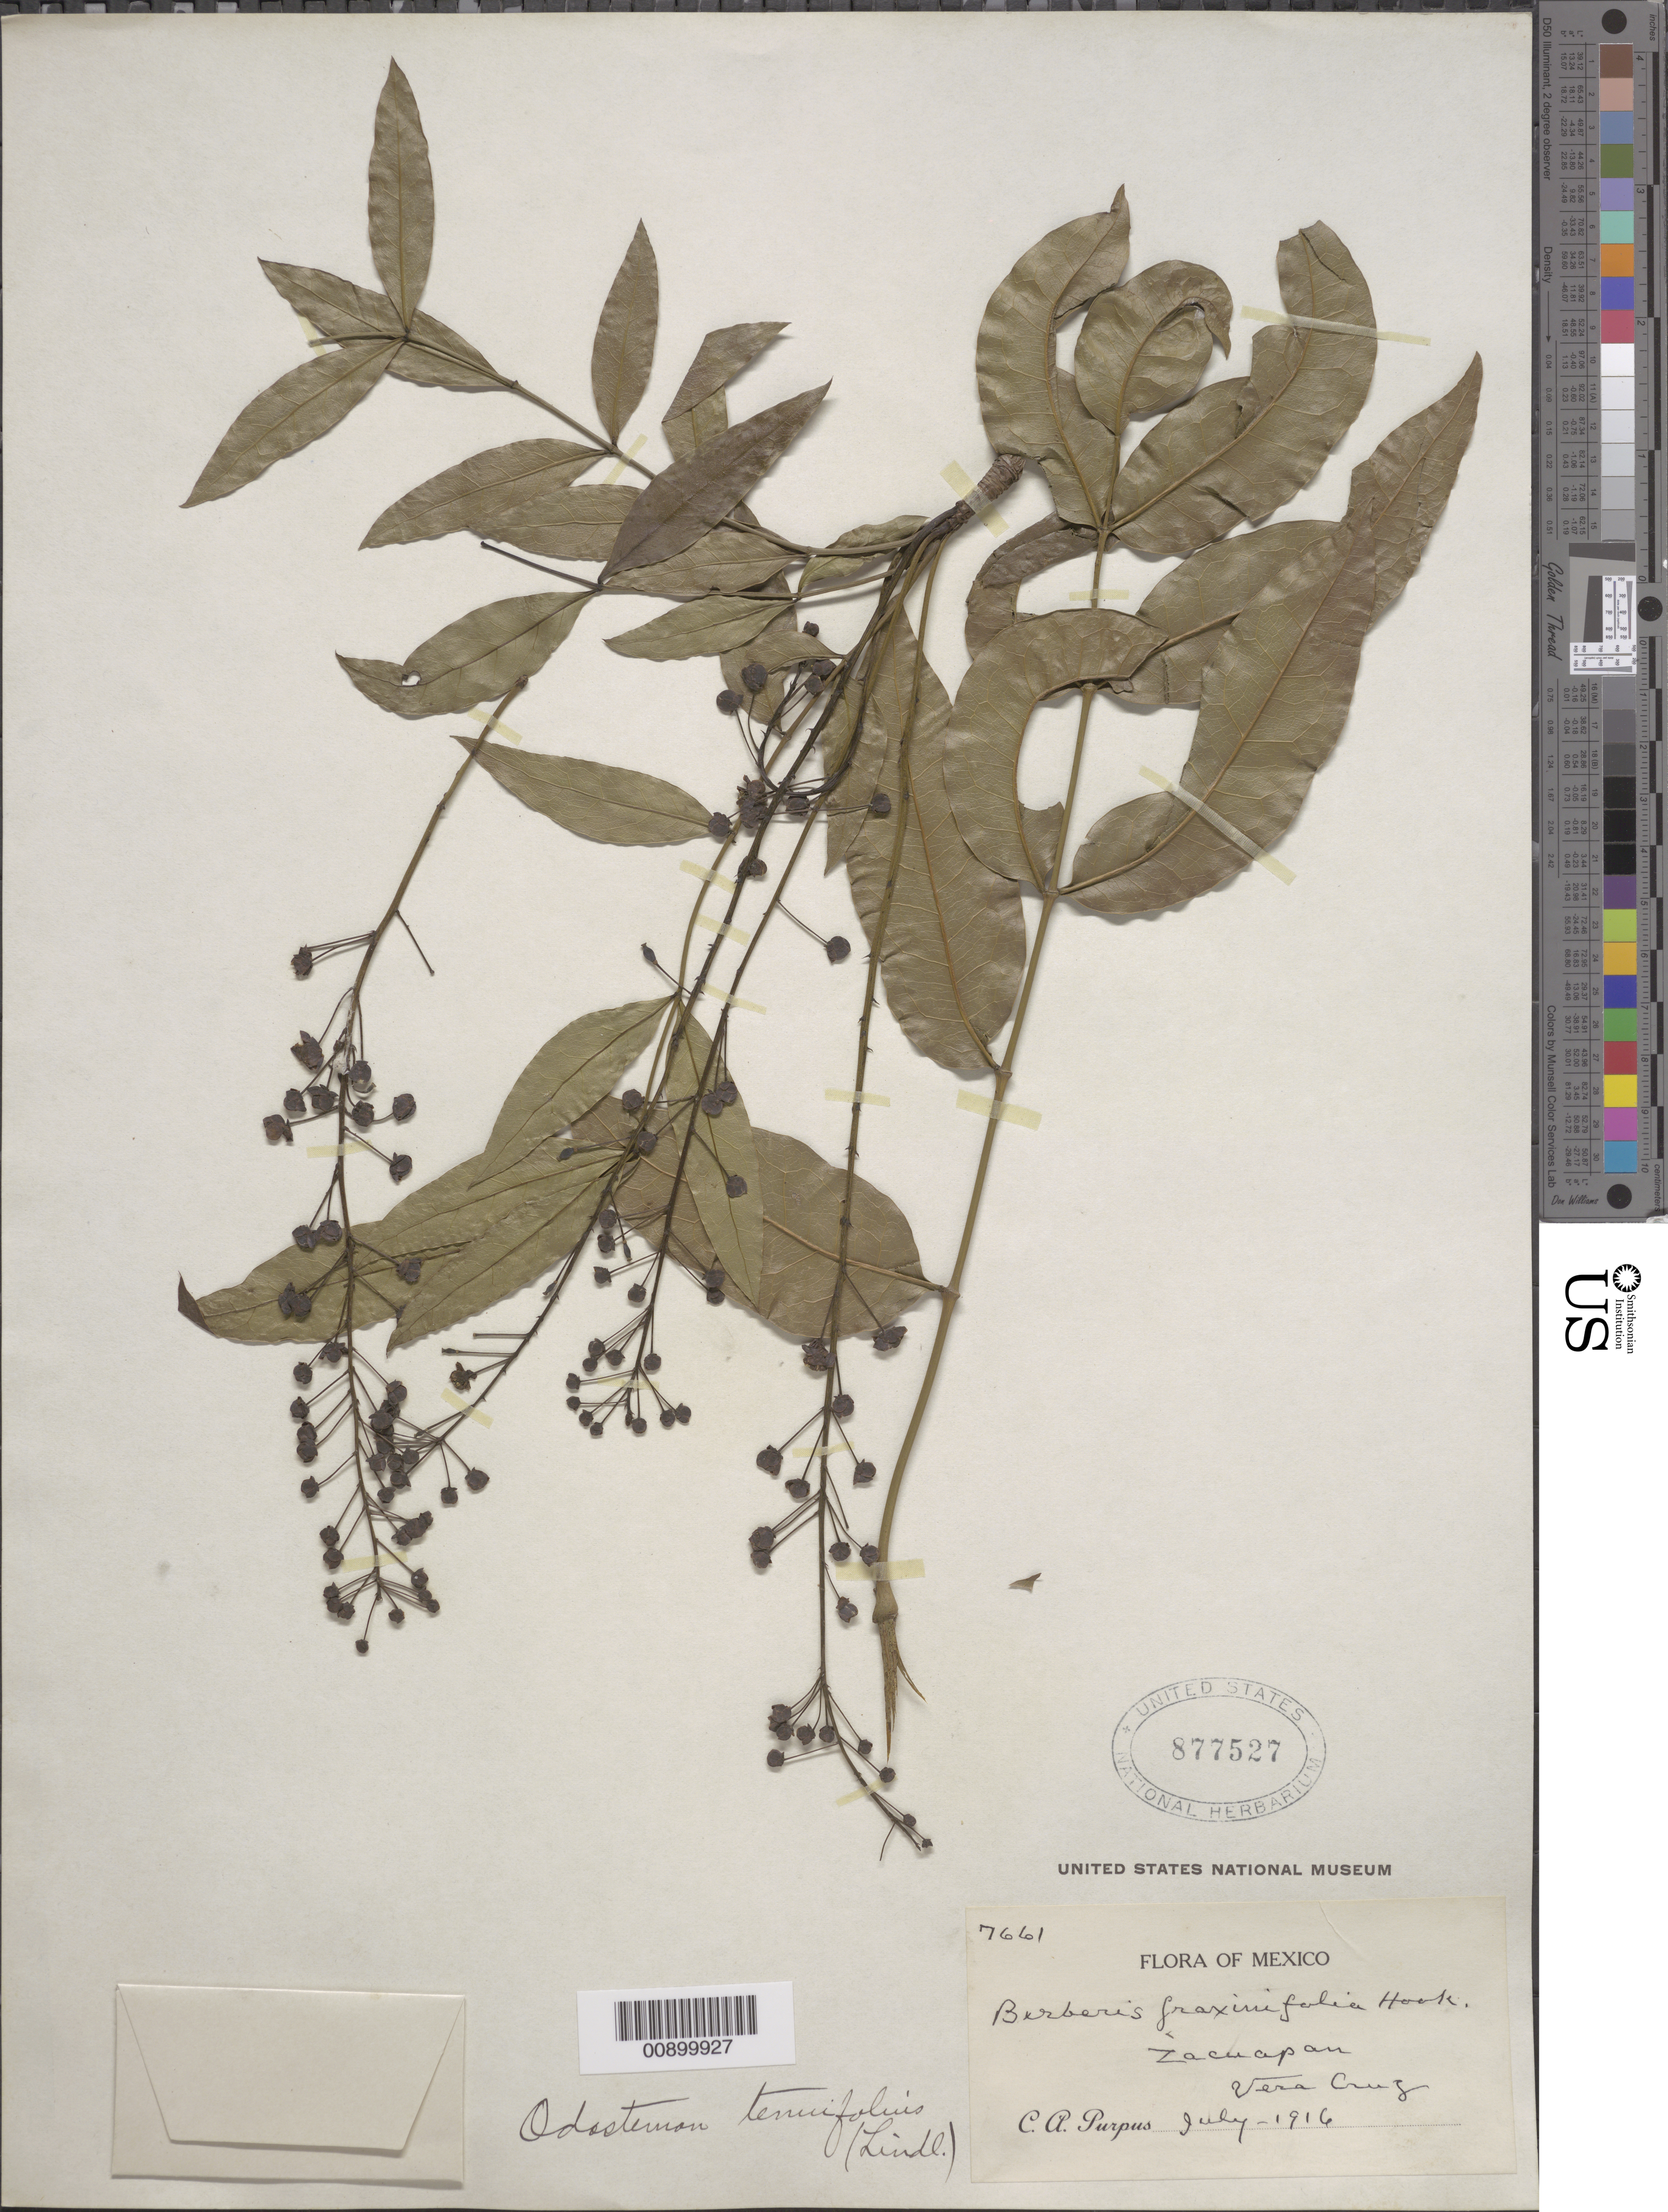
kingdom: Plantae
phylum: Tracheophyta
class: Magnoliopsida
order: Ranunculales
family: Berberidaceae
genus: Mahonia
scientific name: Mahonia tenuifolia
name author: (Lindl.) Loudon ex Fedde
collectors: C. A. Purpus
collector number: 7661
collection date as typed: Jul 1916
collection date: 1916-07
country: Mexico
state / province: Veracruz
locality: Zacuapan, Veracruz.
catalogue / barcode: US 877527